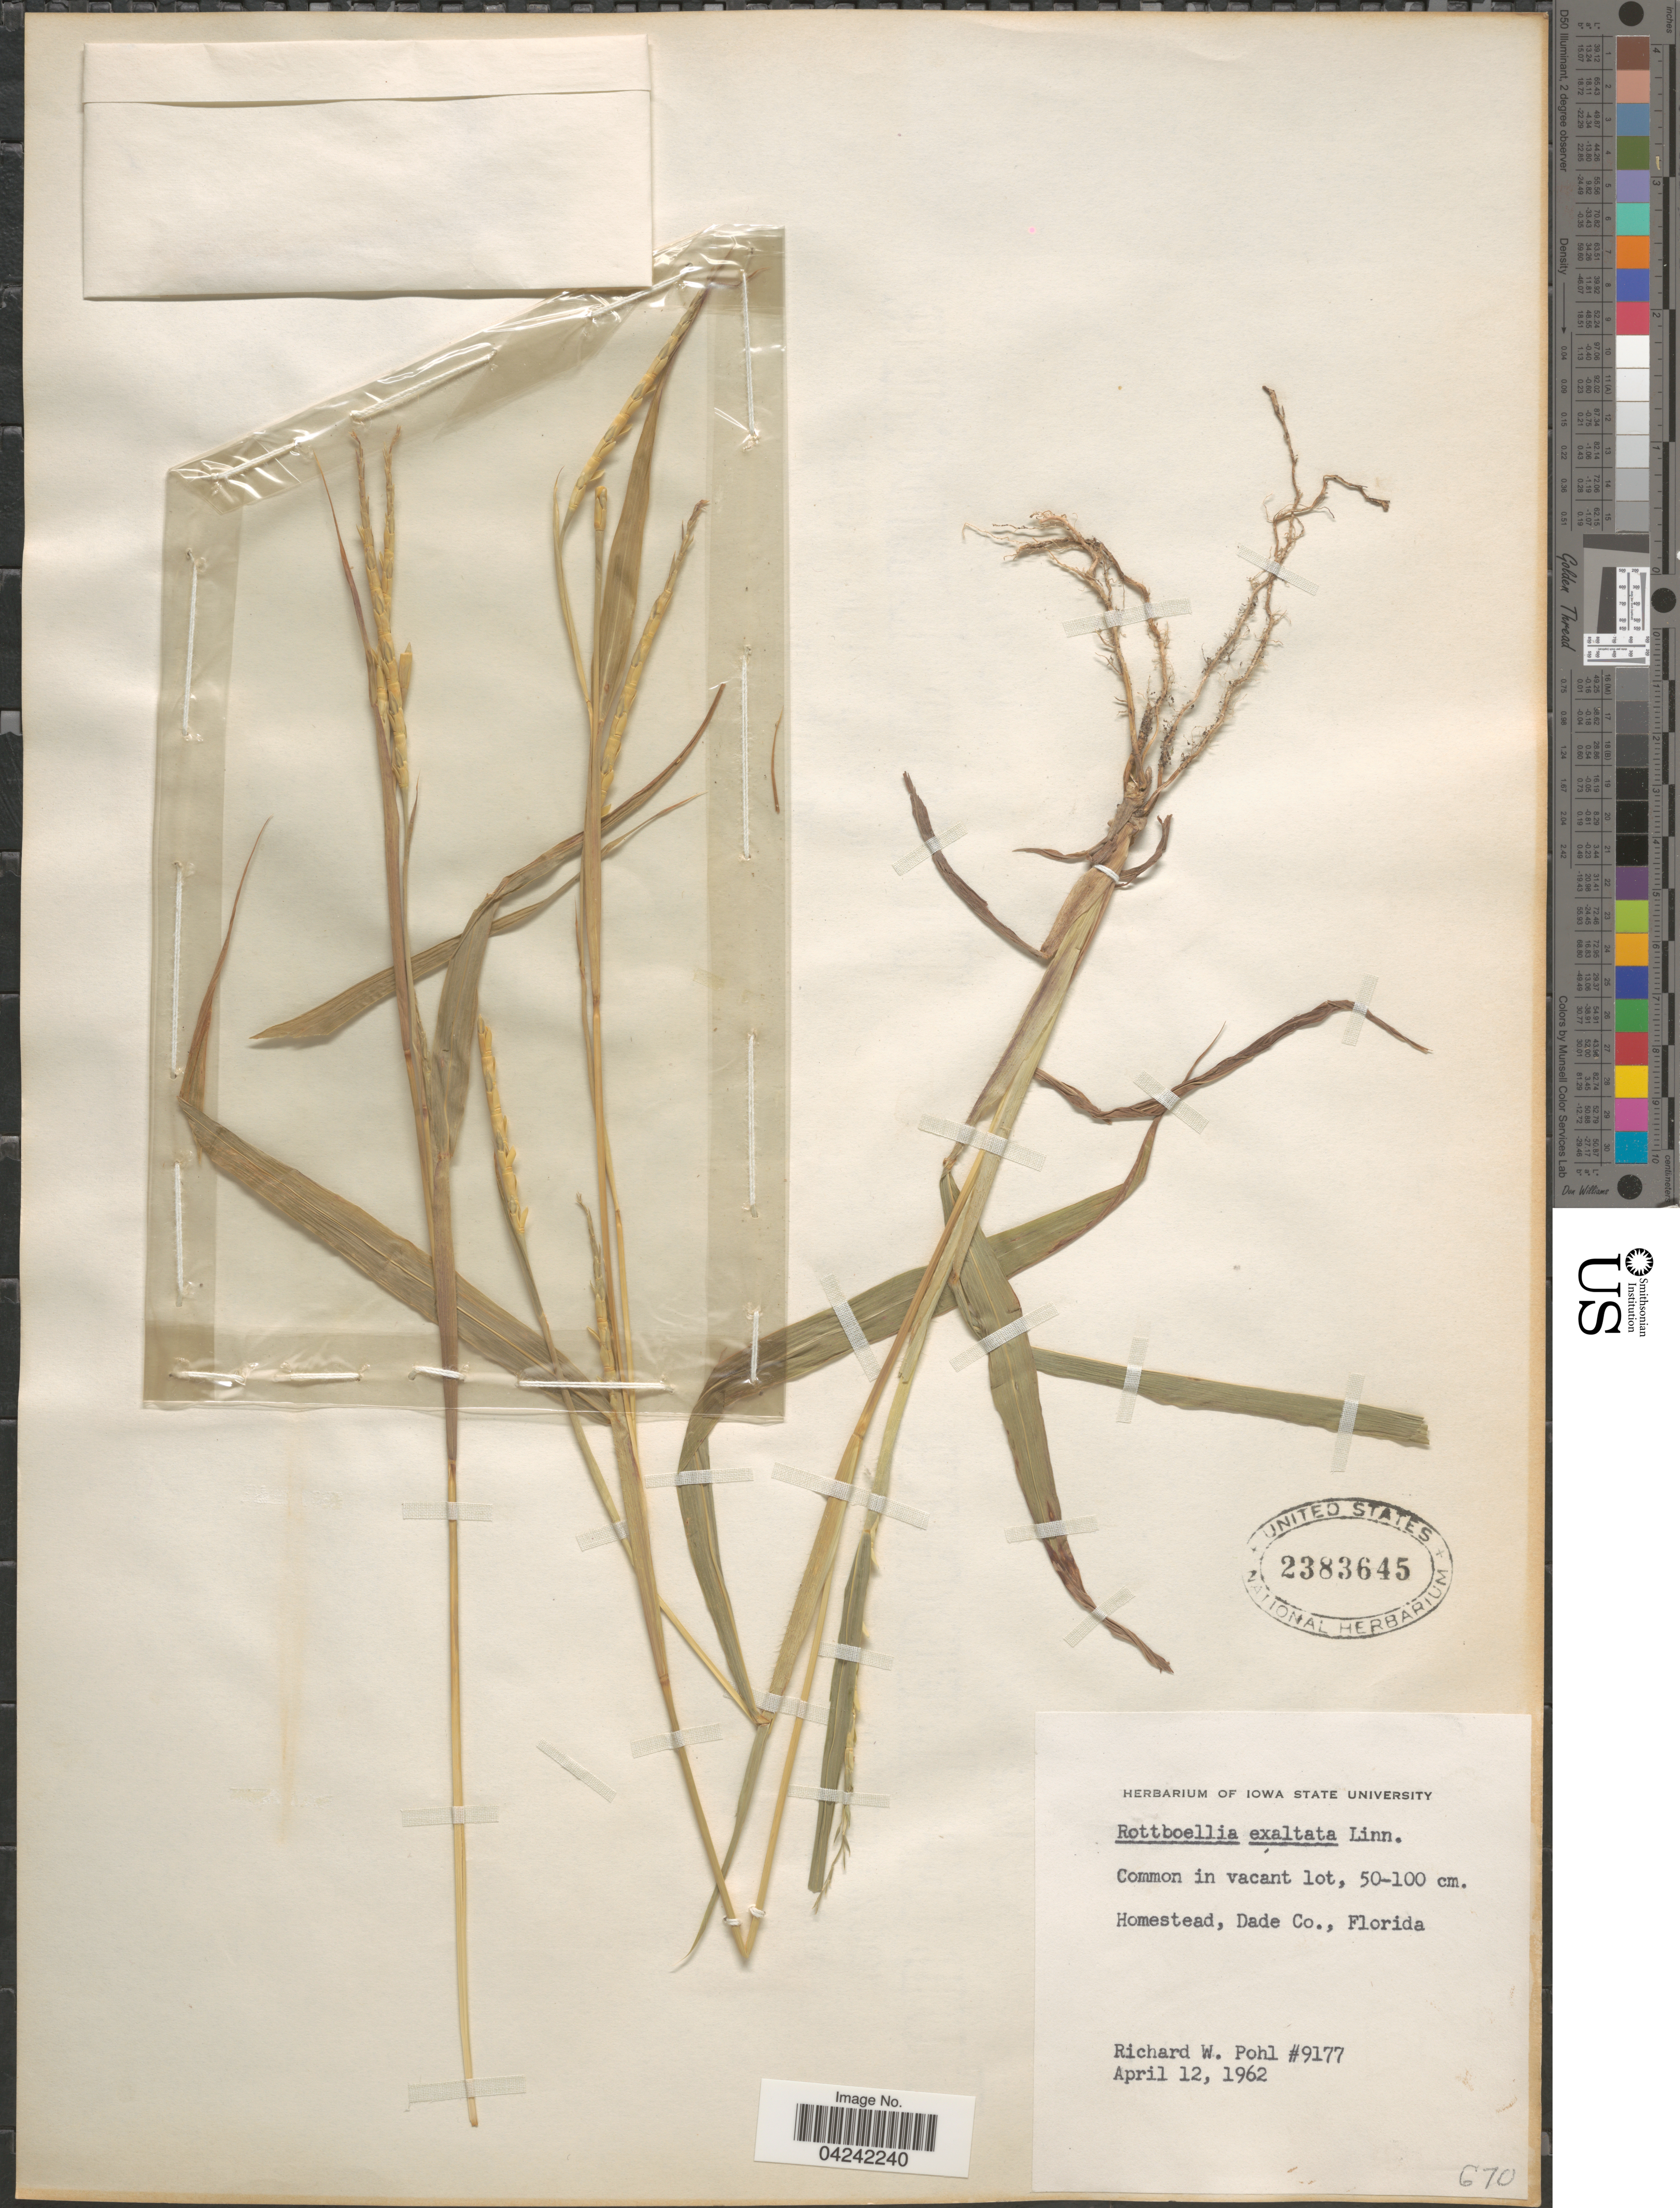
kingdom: Plantae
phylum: Tracheophyta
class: Liliopsida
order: Poales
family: Poaceae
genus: Rottboellia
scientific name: Rottboellia cochinchinensis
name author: (Lour.) Clayton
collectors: R. W. Pohl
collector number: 9177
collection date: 1962-04-12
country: United States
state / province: Florida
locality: Homestead, Dade Co.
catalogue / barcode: US 2383645